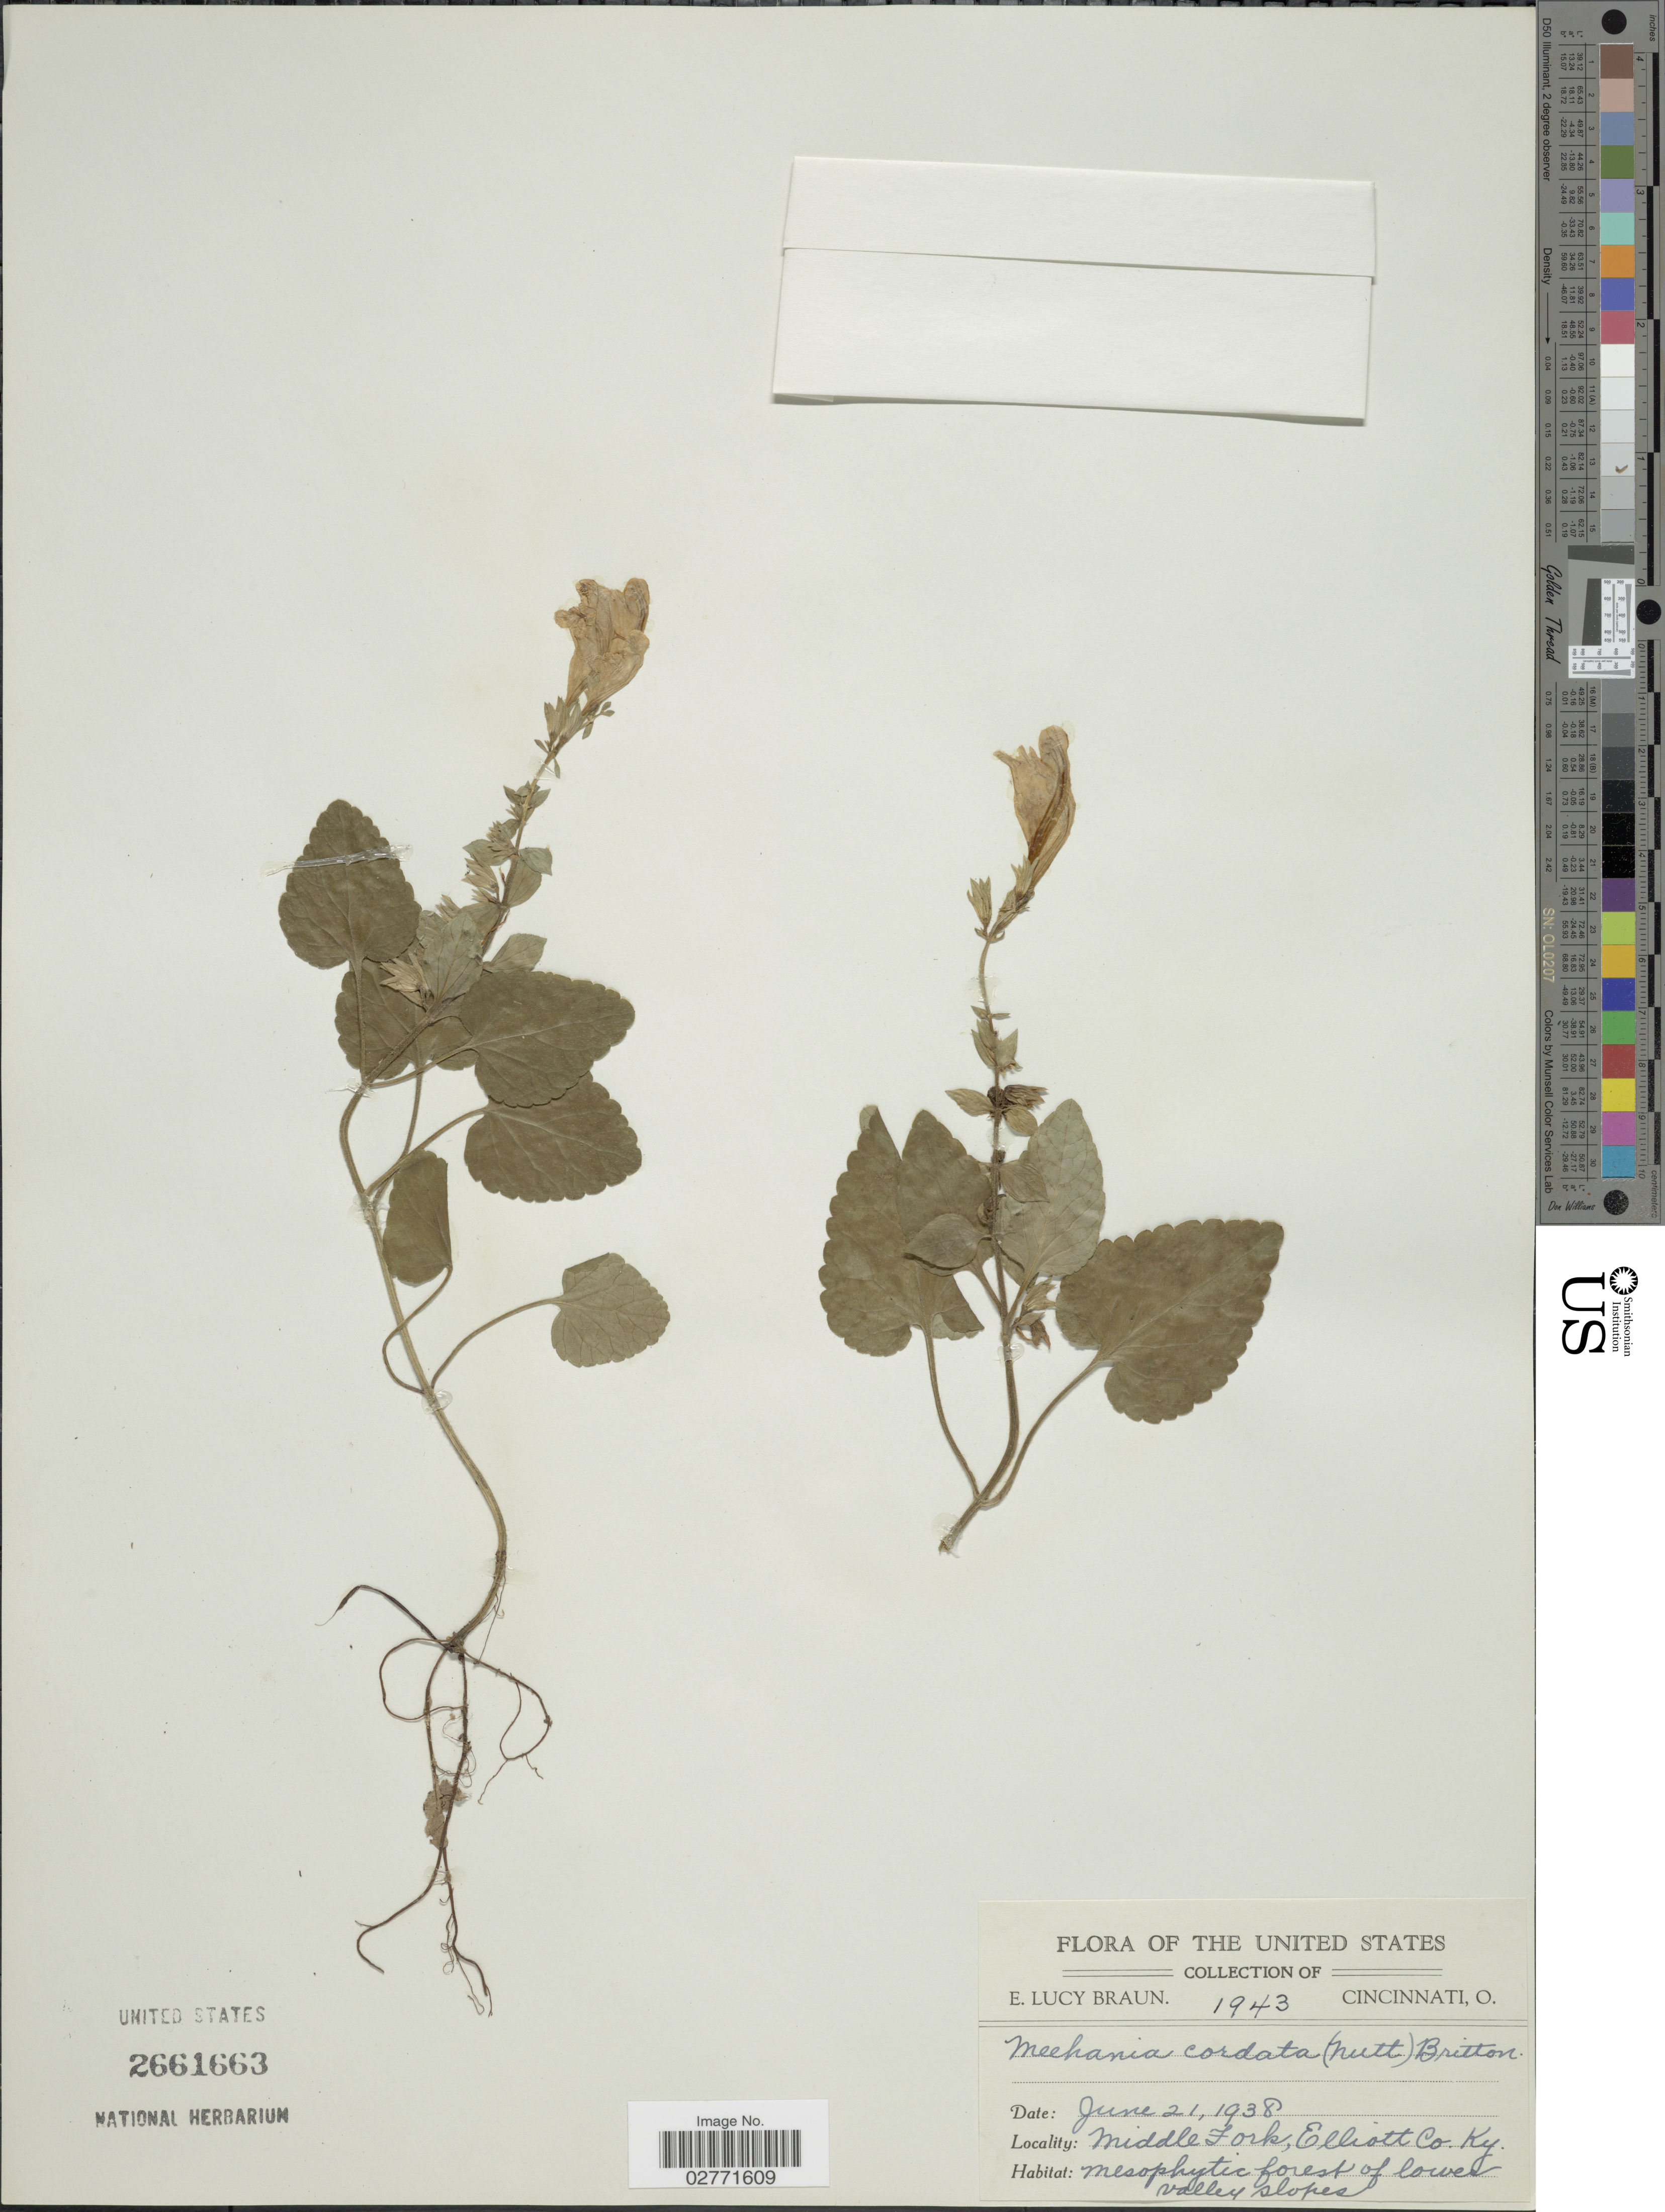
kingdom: Plantae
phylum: Tracheophyta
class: Magnoliopsida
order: Lamiales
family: Lamiaceae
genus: Meehania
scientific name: Meehania cordata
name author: (Nutt.) Britton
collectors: E. L. Braun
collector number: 1943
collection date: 1938-06-21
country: United States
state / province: Kentucky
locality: Middle Fork, Elliott Co.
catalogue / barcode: US 2661663